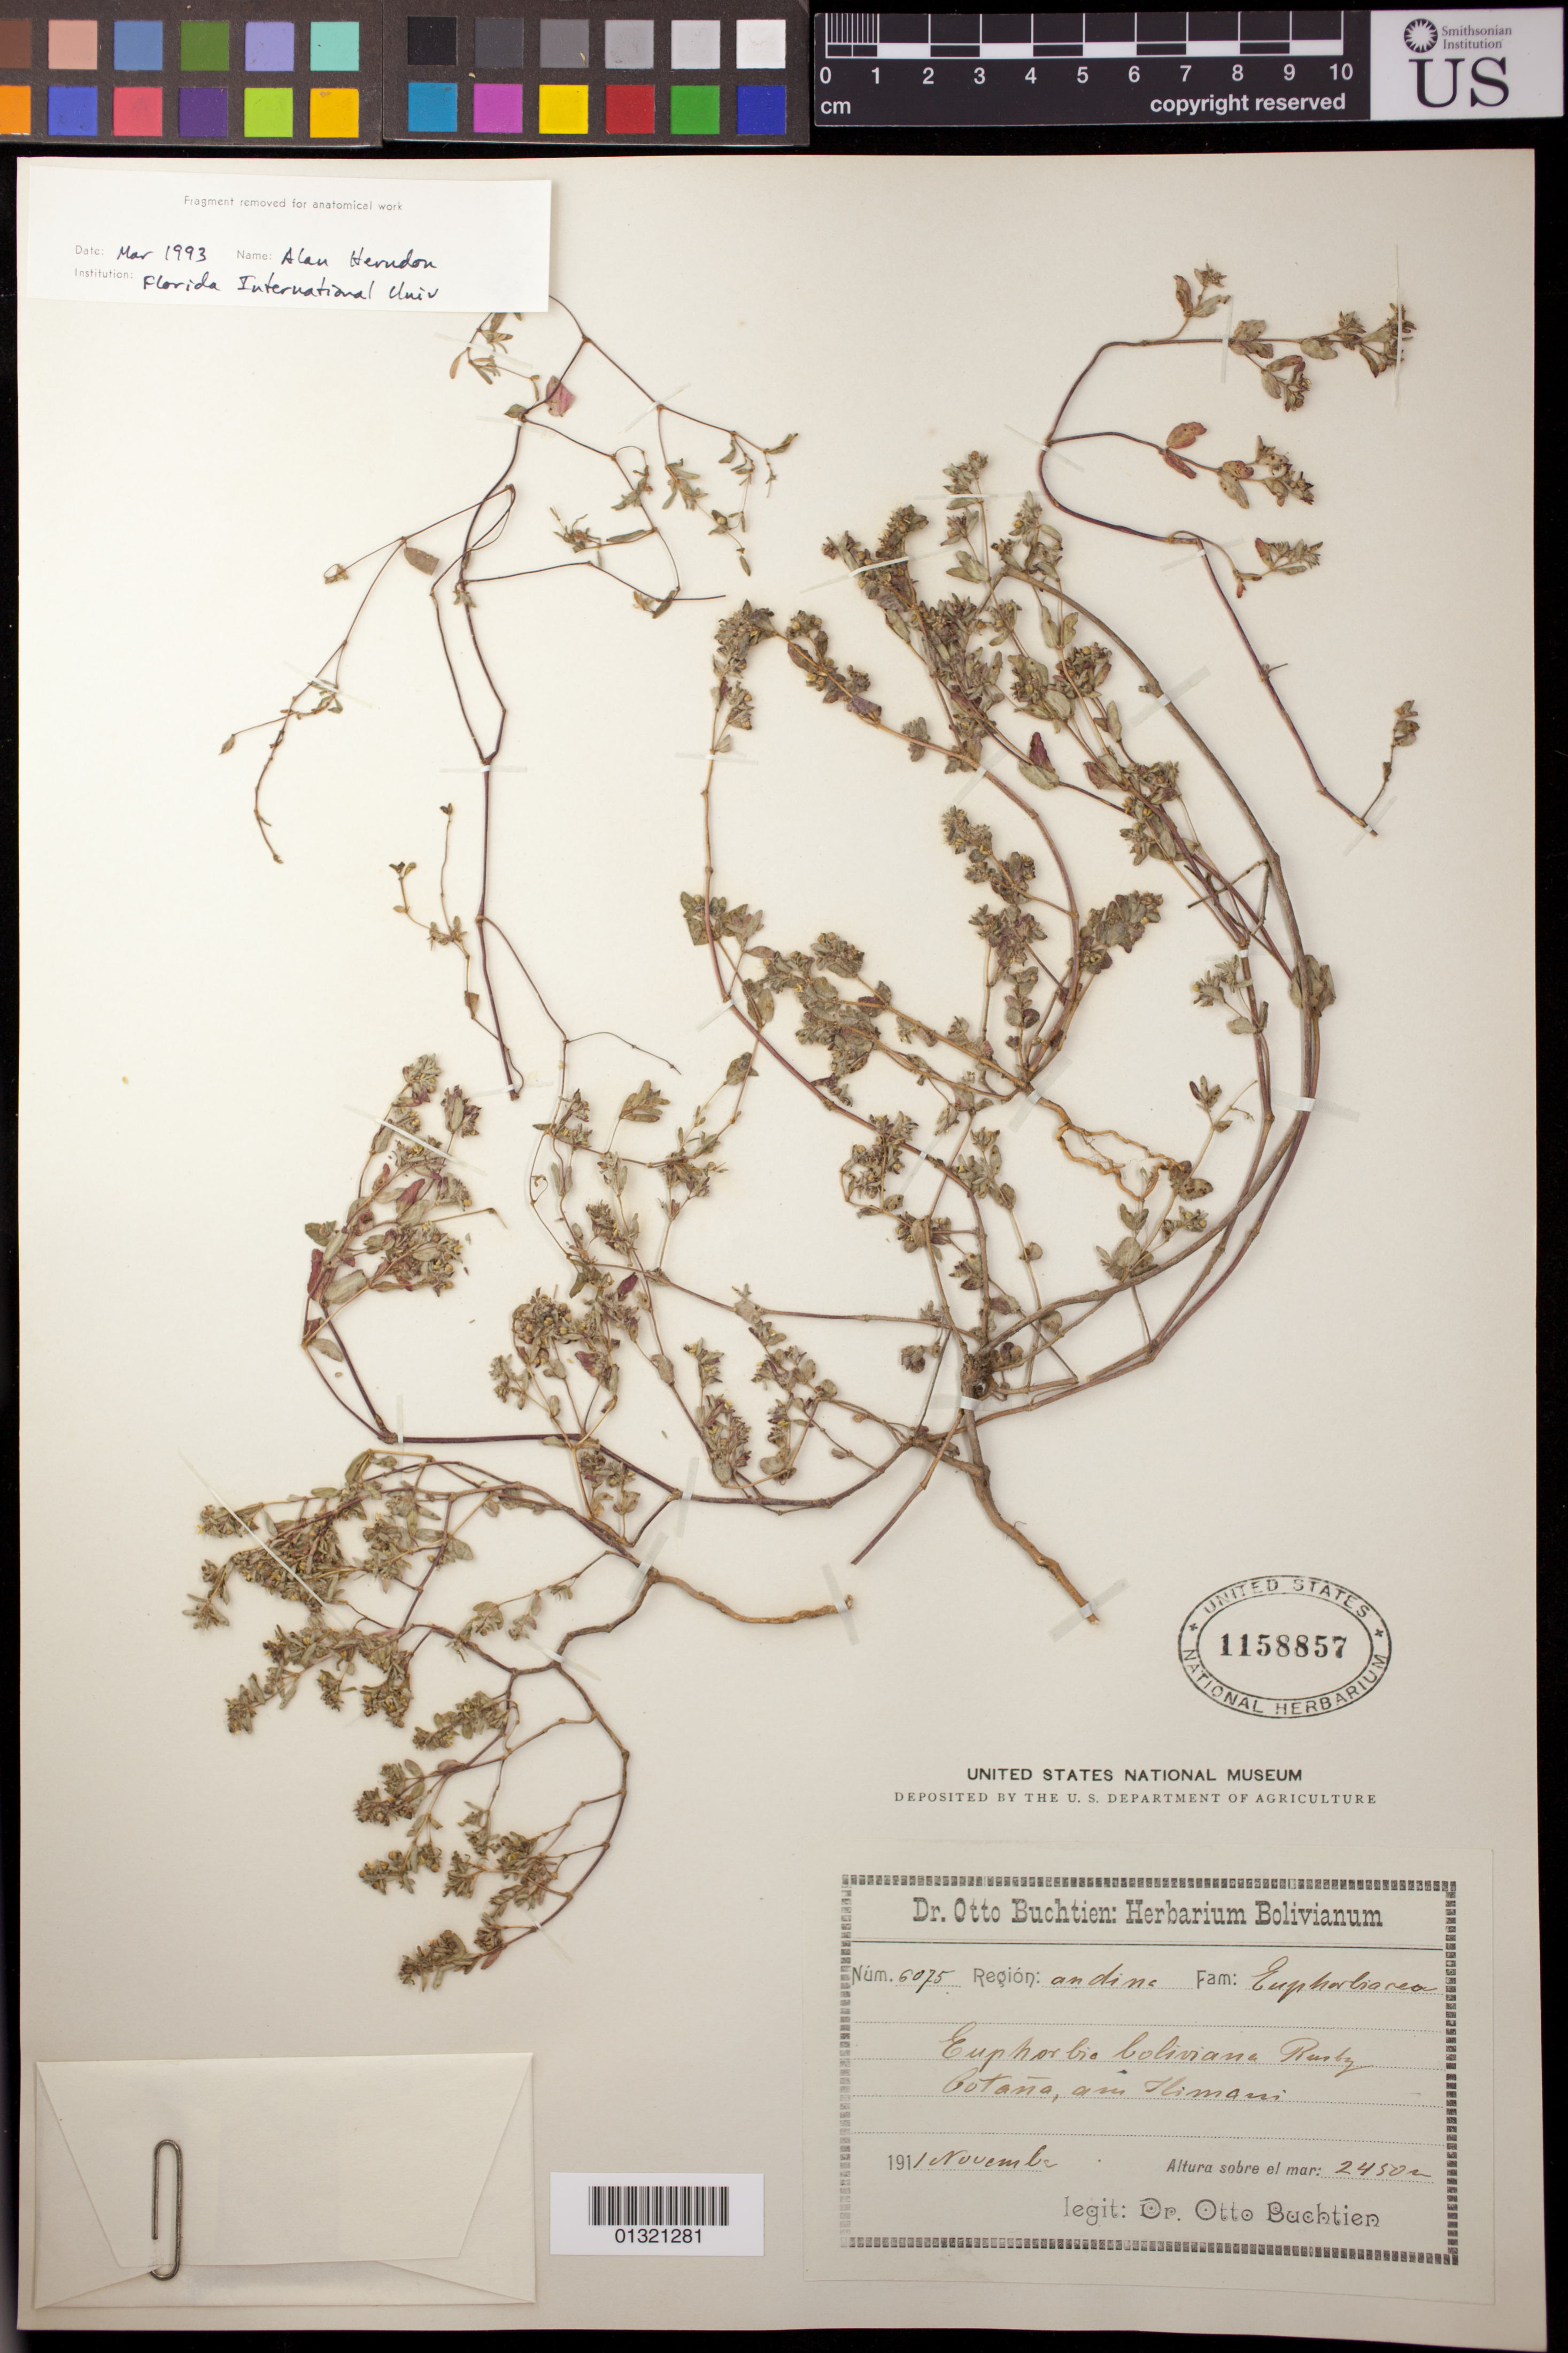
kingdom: Plantae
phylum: Tracheophyta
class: Magnoliopsida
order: Malpighiales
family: Euphorbiaceae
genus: Euphorbia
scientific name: Euphorbia hypericifolia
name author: L.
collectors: O. Buchtien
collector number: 6075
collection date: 1911-11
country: Bolivia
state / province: La Paz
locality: Cotaña, am Illimani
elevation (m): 2450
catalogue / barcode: US 1158857